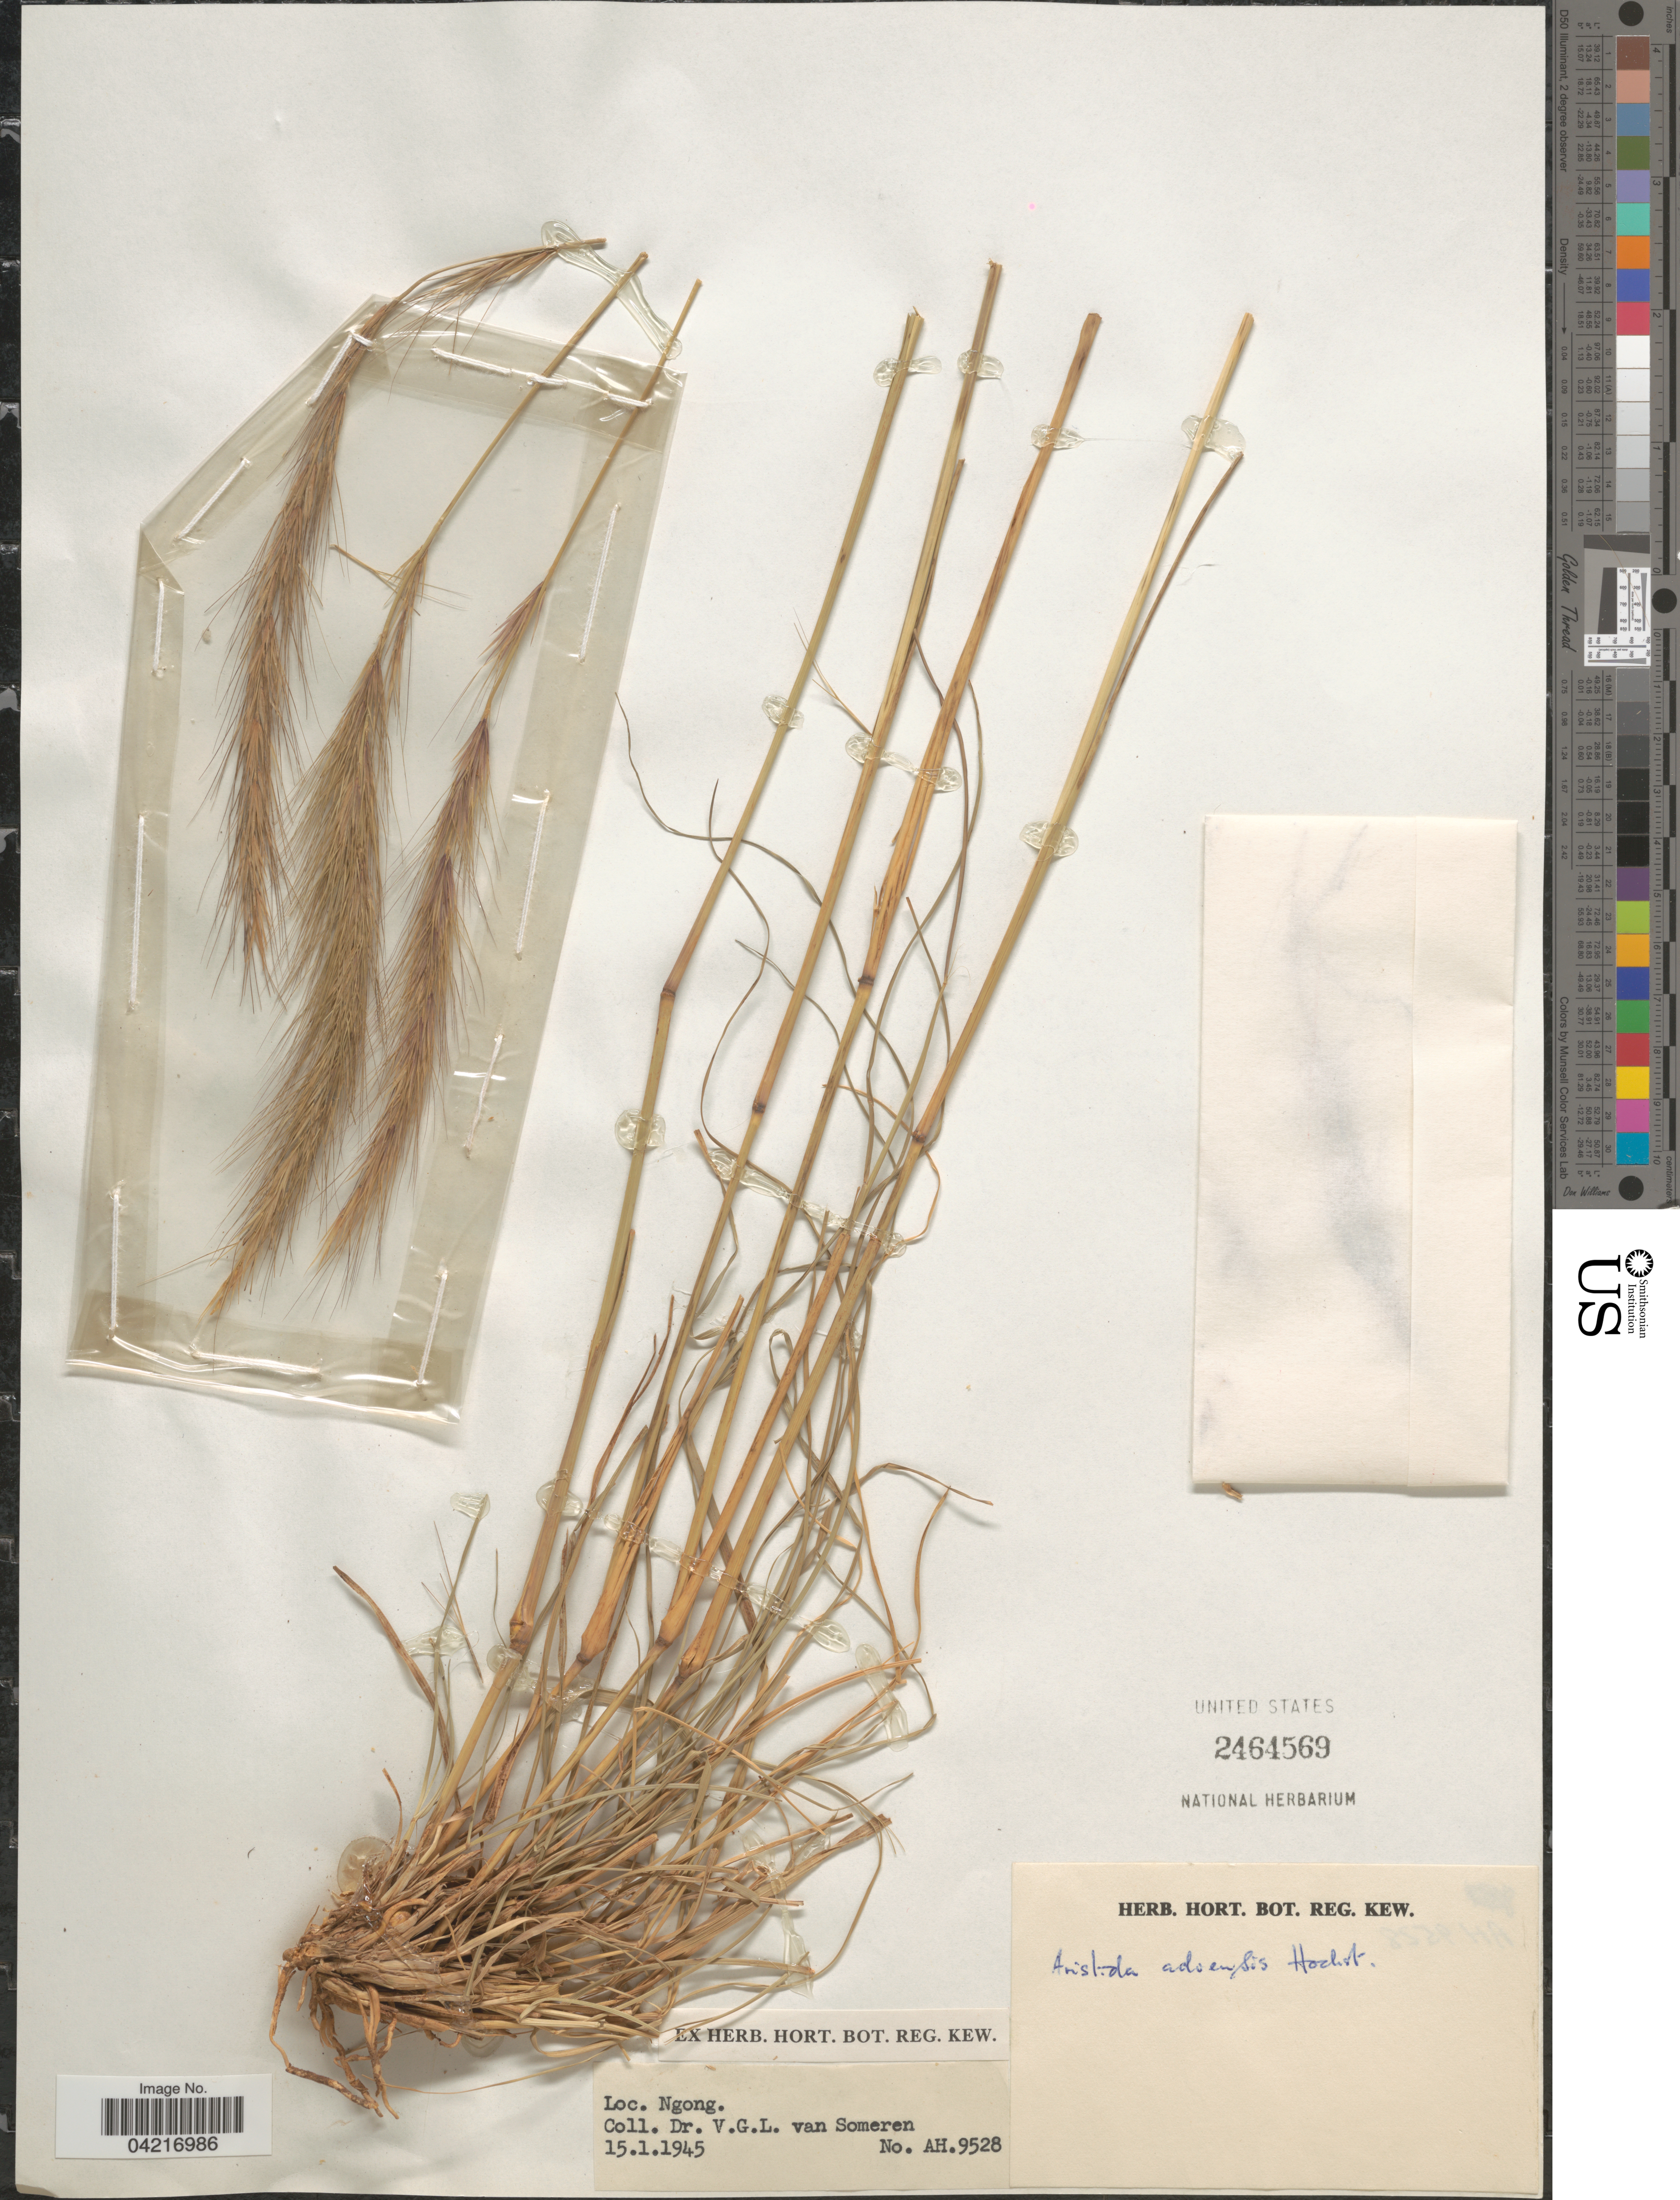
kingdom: Plantae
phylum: Tracheophyta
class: Liliopsida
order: Poales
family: Poaceae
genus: Aristida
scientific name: Aristida adoensis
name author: Hochst. ex A. Rich.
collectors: V. Someren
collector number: AH9528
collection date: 1945-01-15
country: Kenya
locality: Ngong.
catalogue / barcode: US 2464569